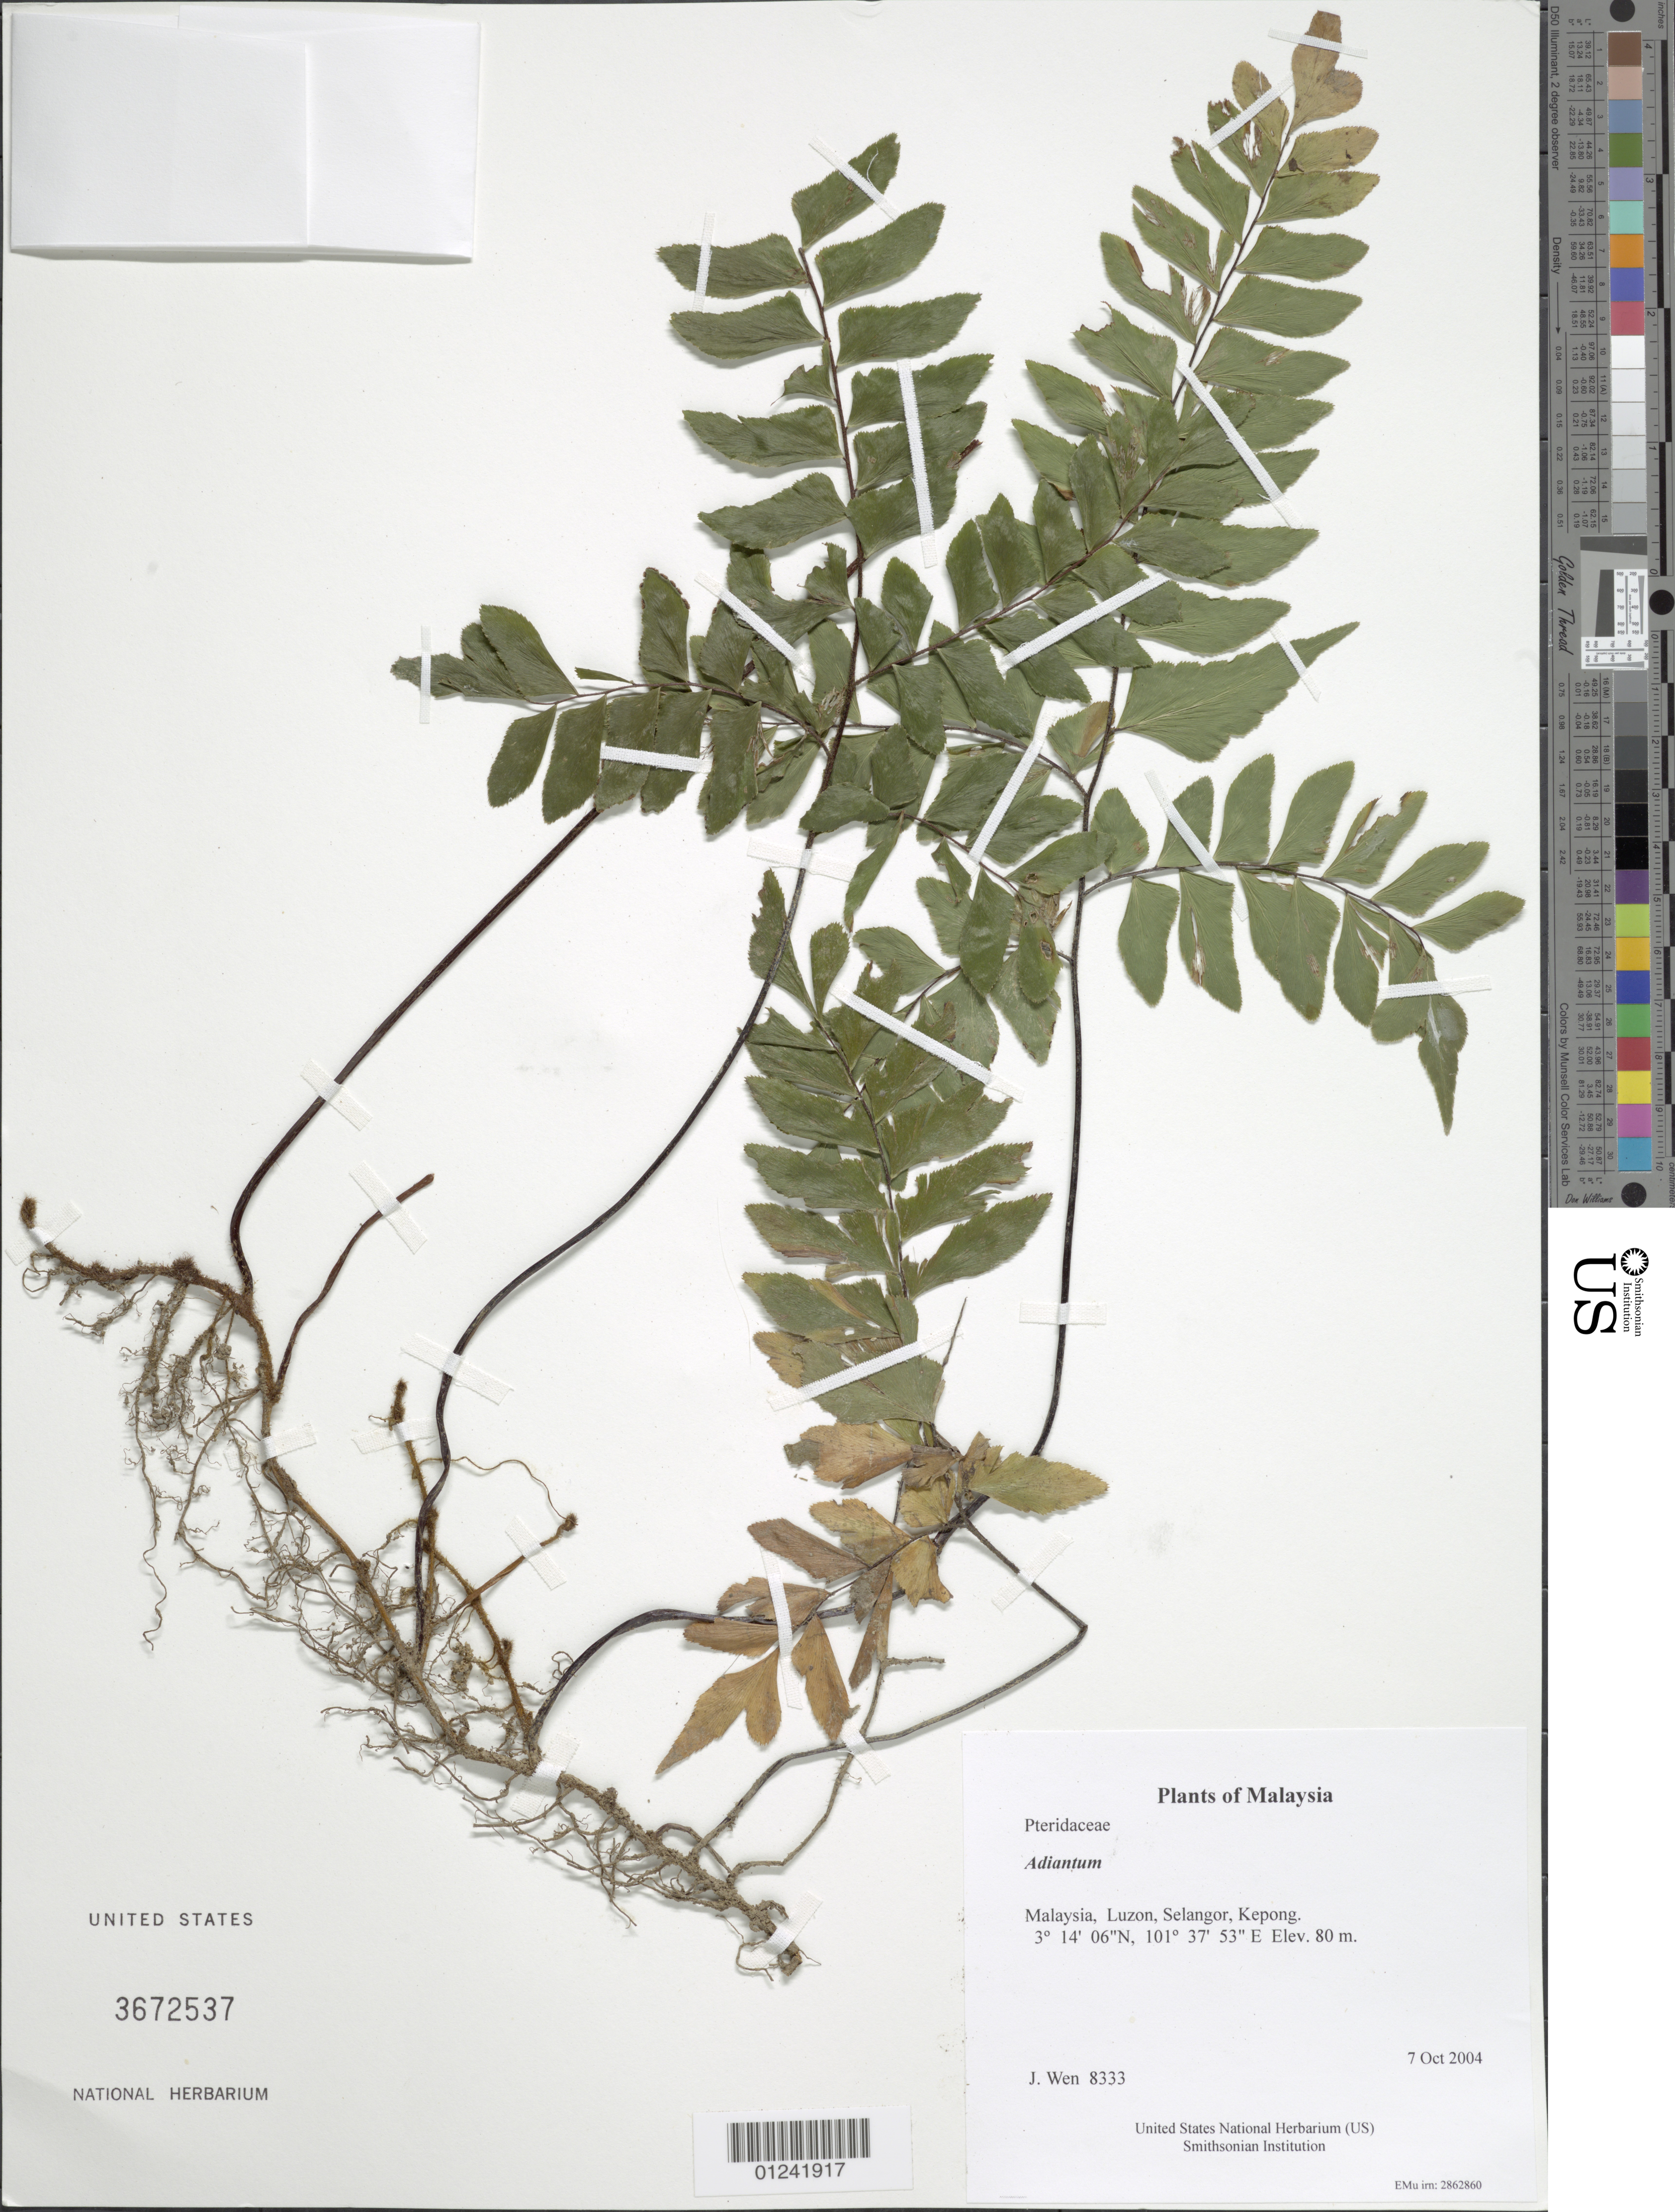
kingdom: Plantae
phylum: Tracheophyta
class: Polypodiopsida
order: Polypodiales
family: Pteridaceae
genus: Adiantum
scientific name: Adiantum sp.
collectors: J. Wen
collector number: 8333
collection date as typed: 7 Oct 2004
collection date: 2004-10-07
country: Malaysia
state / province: Selangor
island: Luzon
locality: Kepong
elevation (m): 80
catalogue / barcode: US 3672537